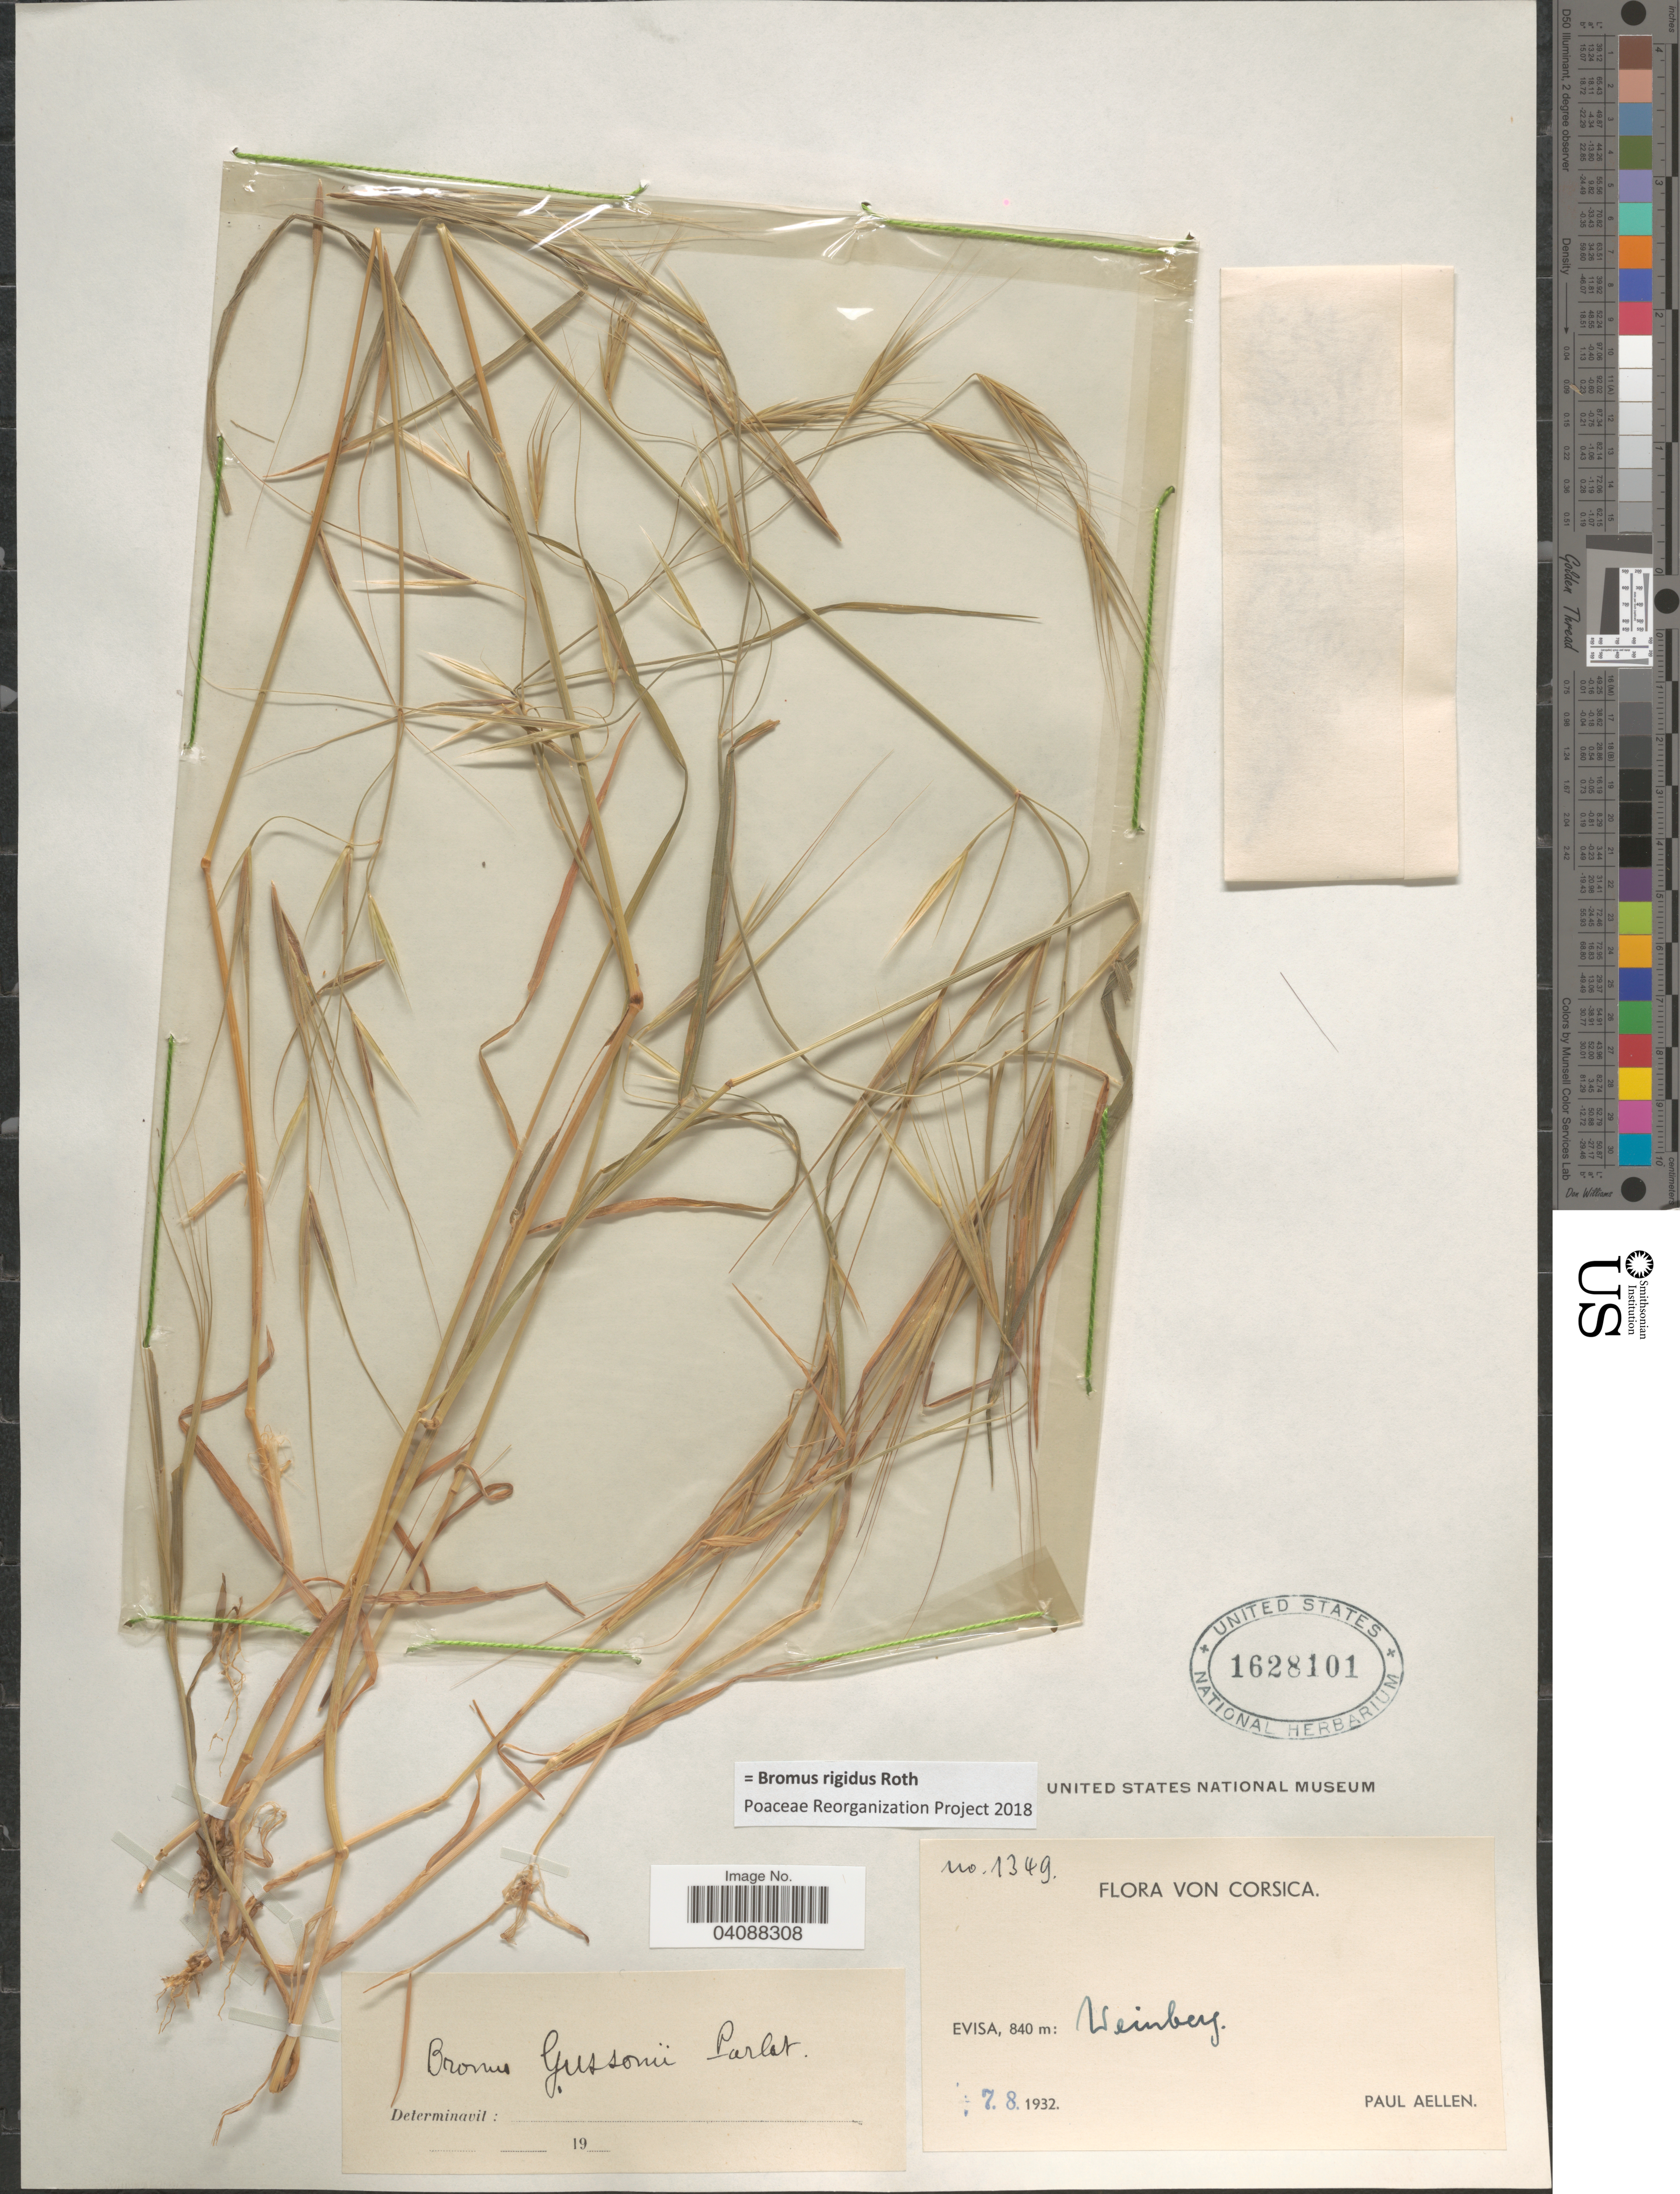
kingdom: Plantae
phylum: Tracheophyta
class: Liliopsida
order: Poales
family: Poaceae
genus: Bromus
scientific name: Bromus rigidus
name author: Roth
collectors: P. Aellen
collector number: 1349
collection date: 1932-08-07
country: France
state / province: Corsica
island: Corse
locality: Evisa: Weinberg.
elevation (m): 840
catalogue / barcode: US 1628101